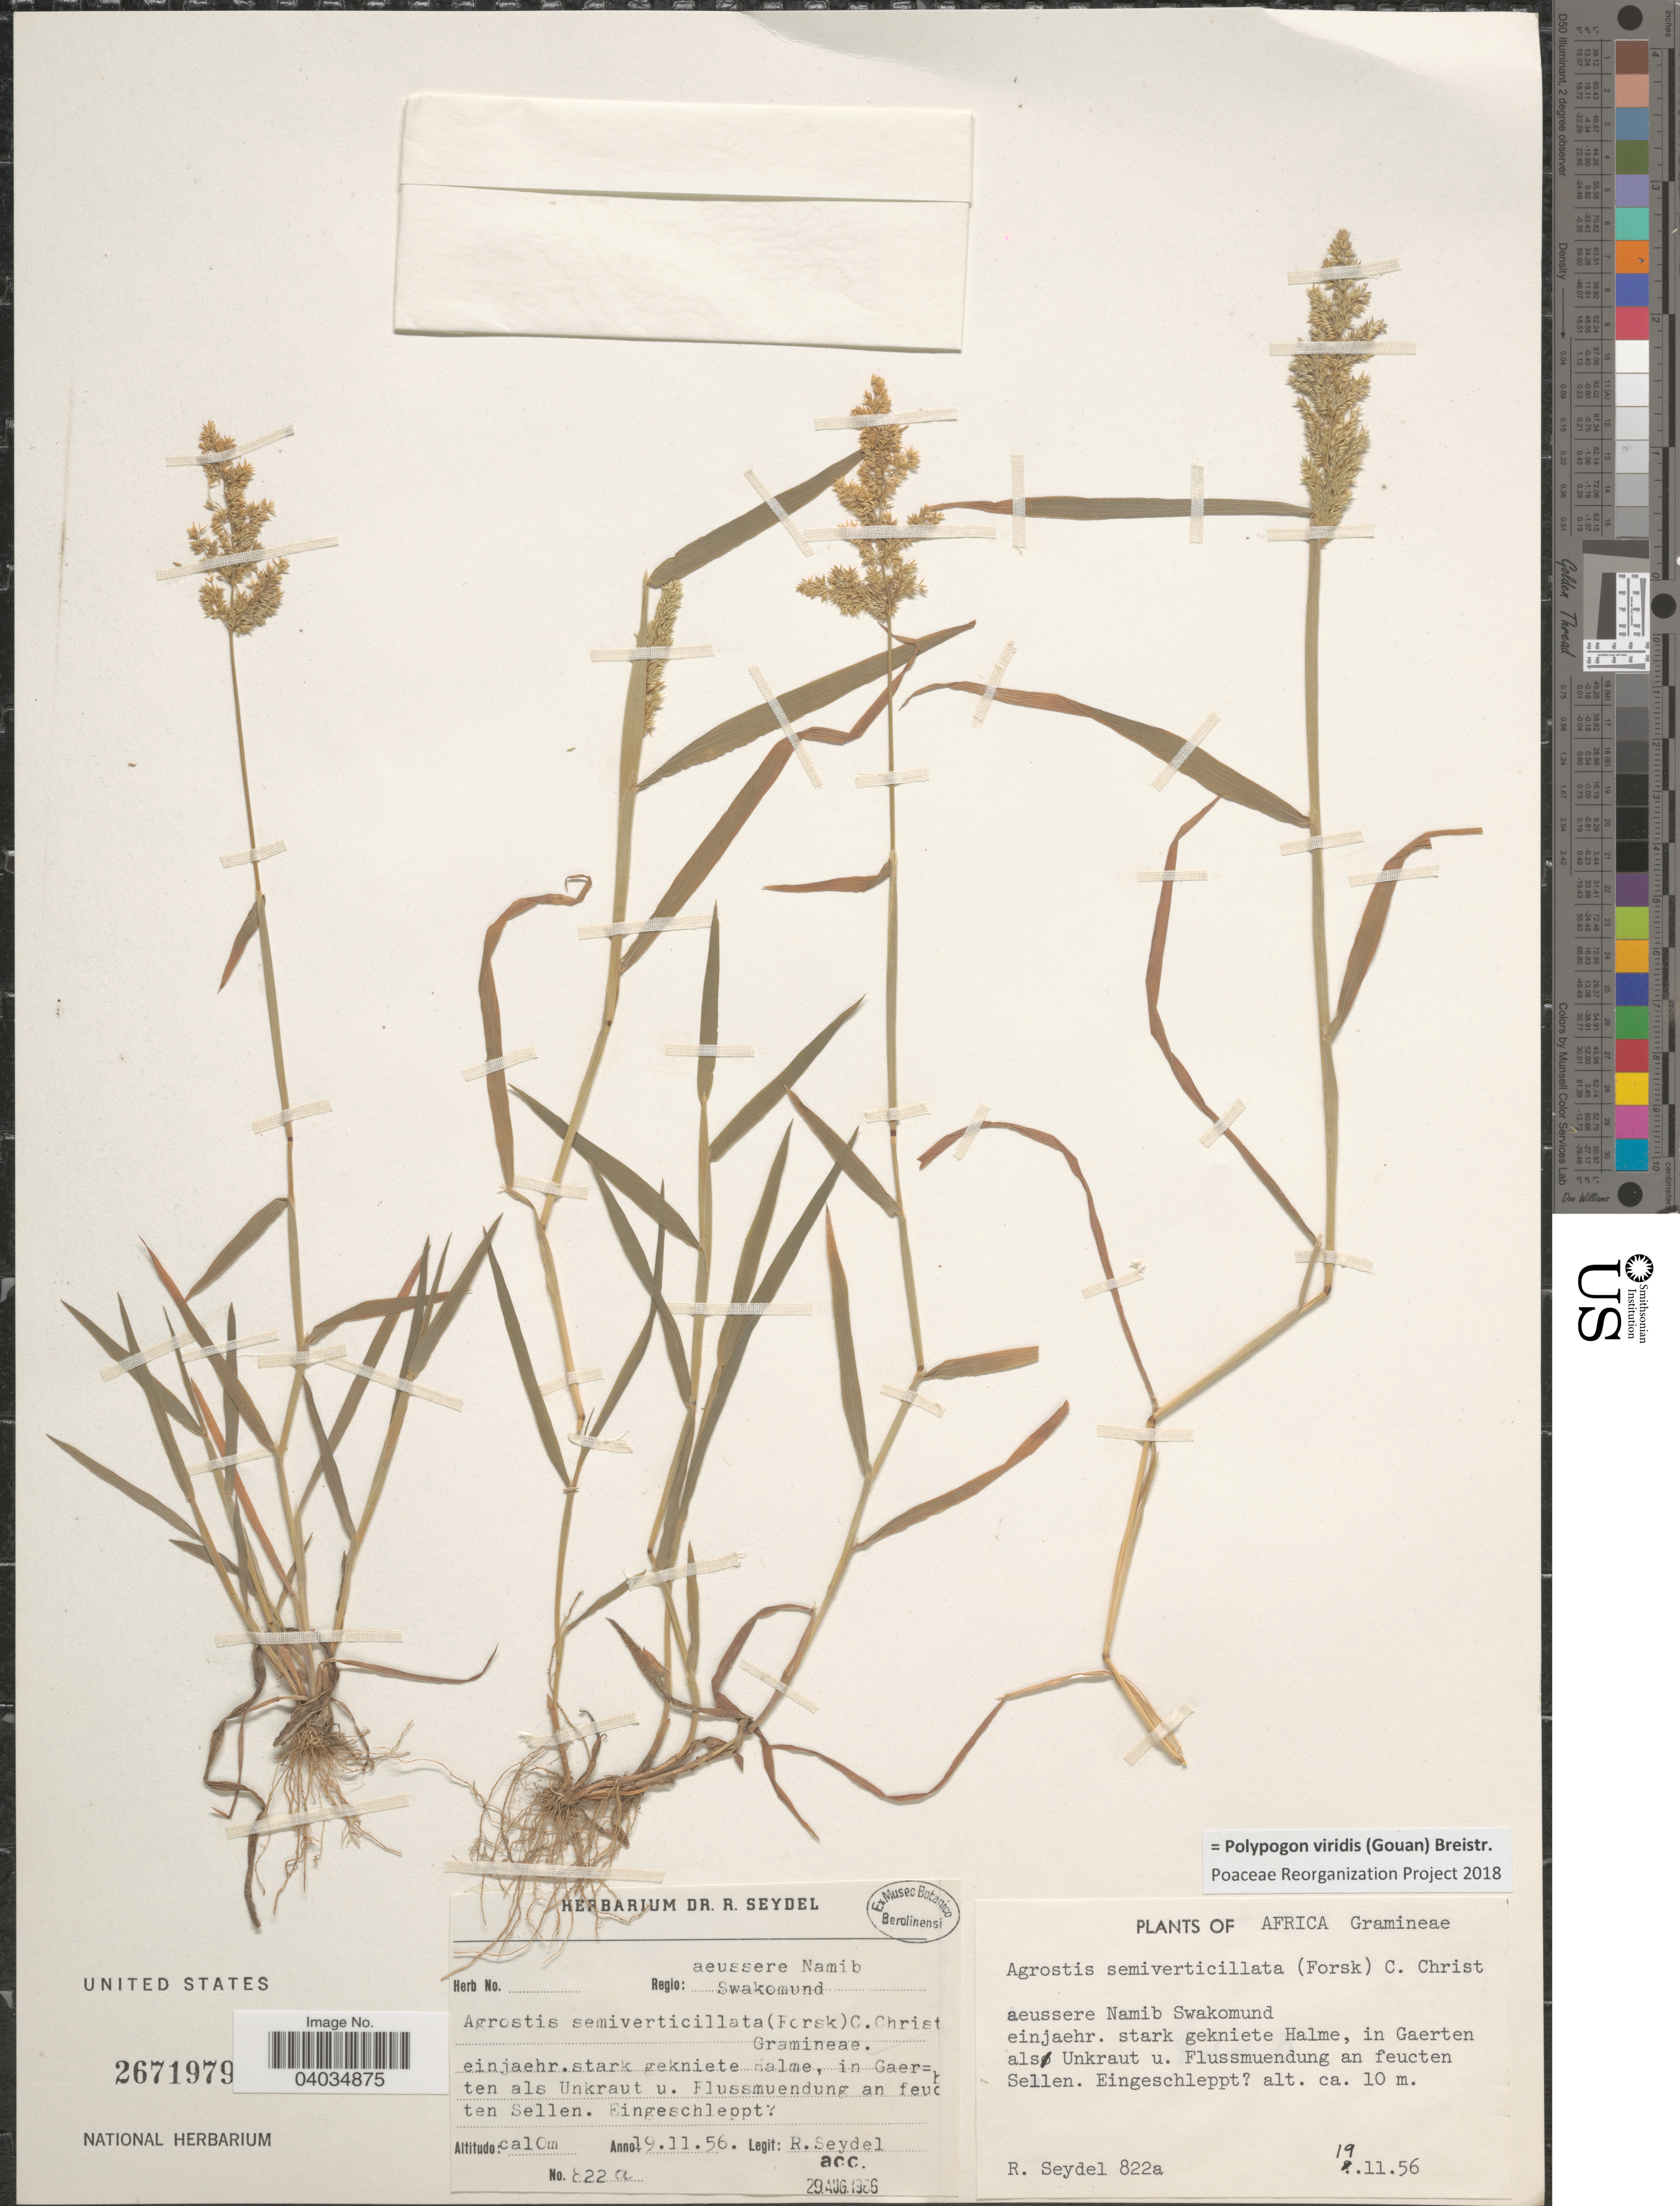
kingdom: Plantae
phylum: Tracheophyta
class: Liliopsida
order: Poales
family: Poaceae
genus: Polypogon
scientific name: Polypogon viridis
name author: (Gouan) Breistroffer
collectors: R. Seydel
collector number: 822a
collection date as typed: Transcribed d/m/y: 19/11/56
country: Namibia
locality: Regio: aeussere Namib Swakomund. In Gaerten als Unkraut u. Flussmuendung an feucten Sellen.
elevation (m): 10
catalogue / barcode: US 2671979